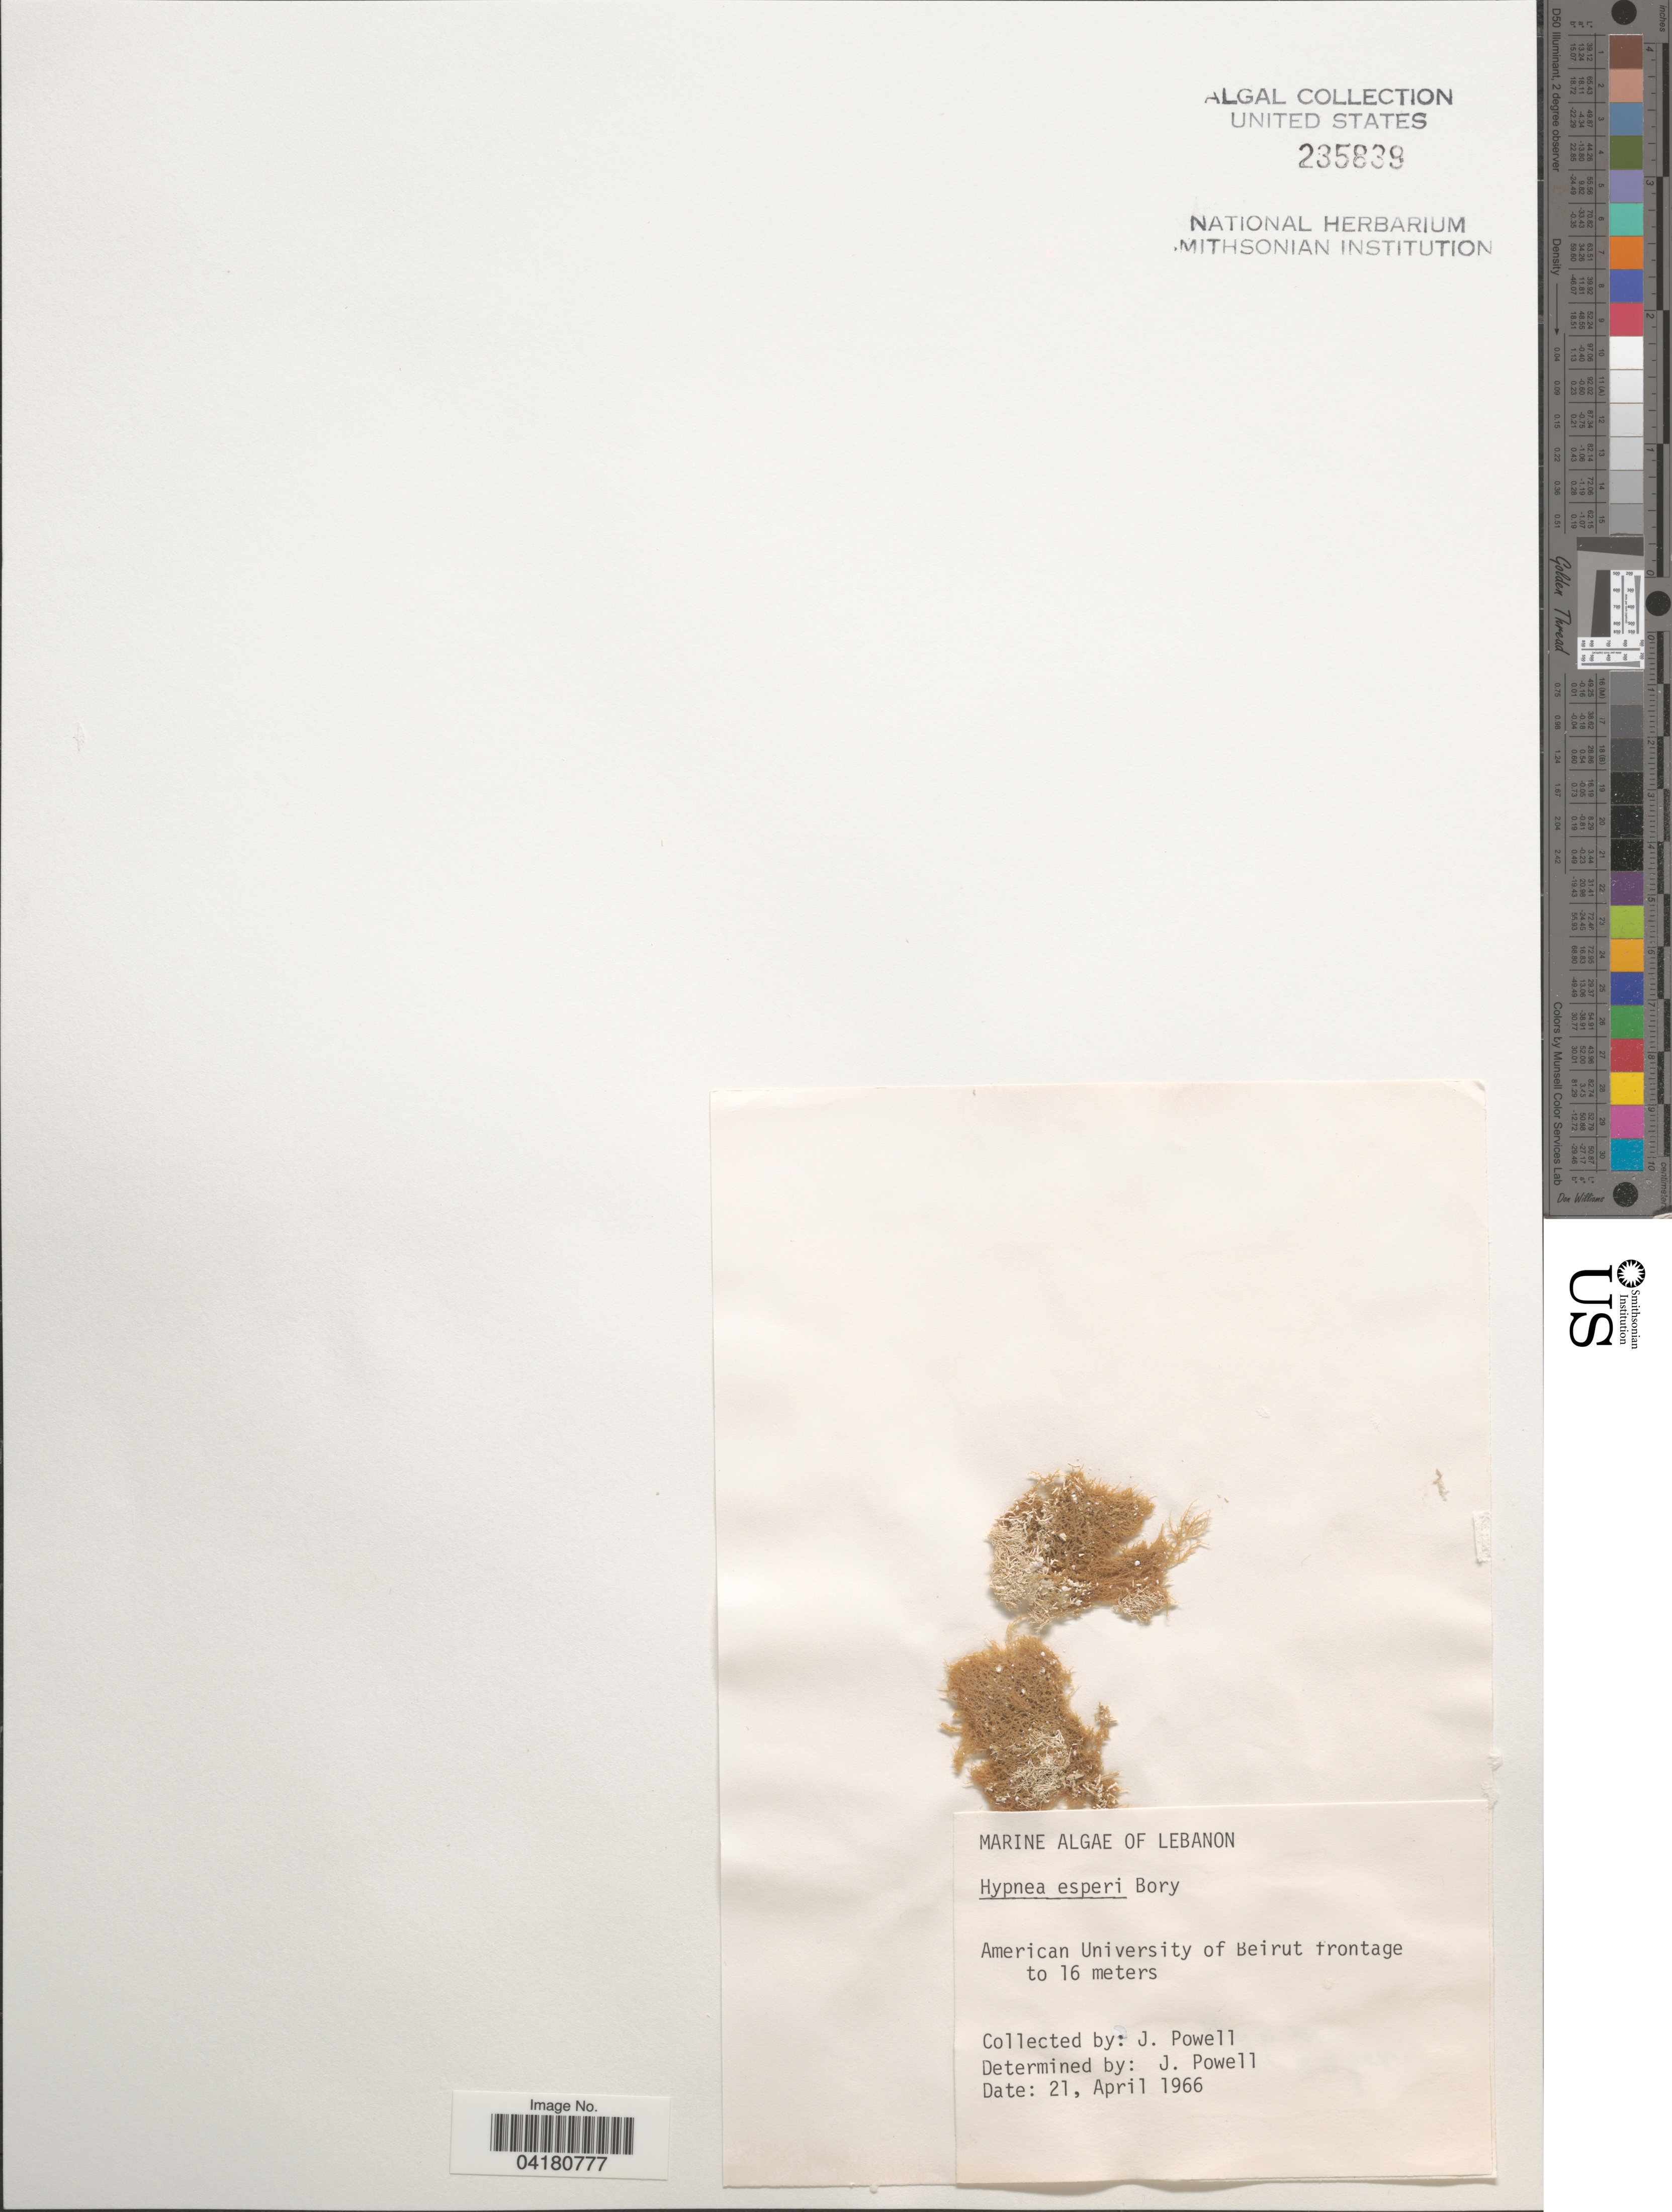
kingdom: Plantae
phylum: Rhodophyta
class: Florideophyceae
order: Gigartinales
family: Cystocloniaceae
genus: Hypnea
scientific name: Hypnea esperi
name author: Bory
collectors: J. Powell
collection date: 1966-04-21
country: Lebanon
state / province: Beyrouth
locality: American University of Beirut frontage to 16 meters.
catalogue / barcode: US 235839